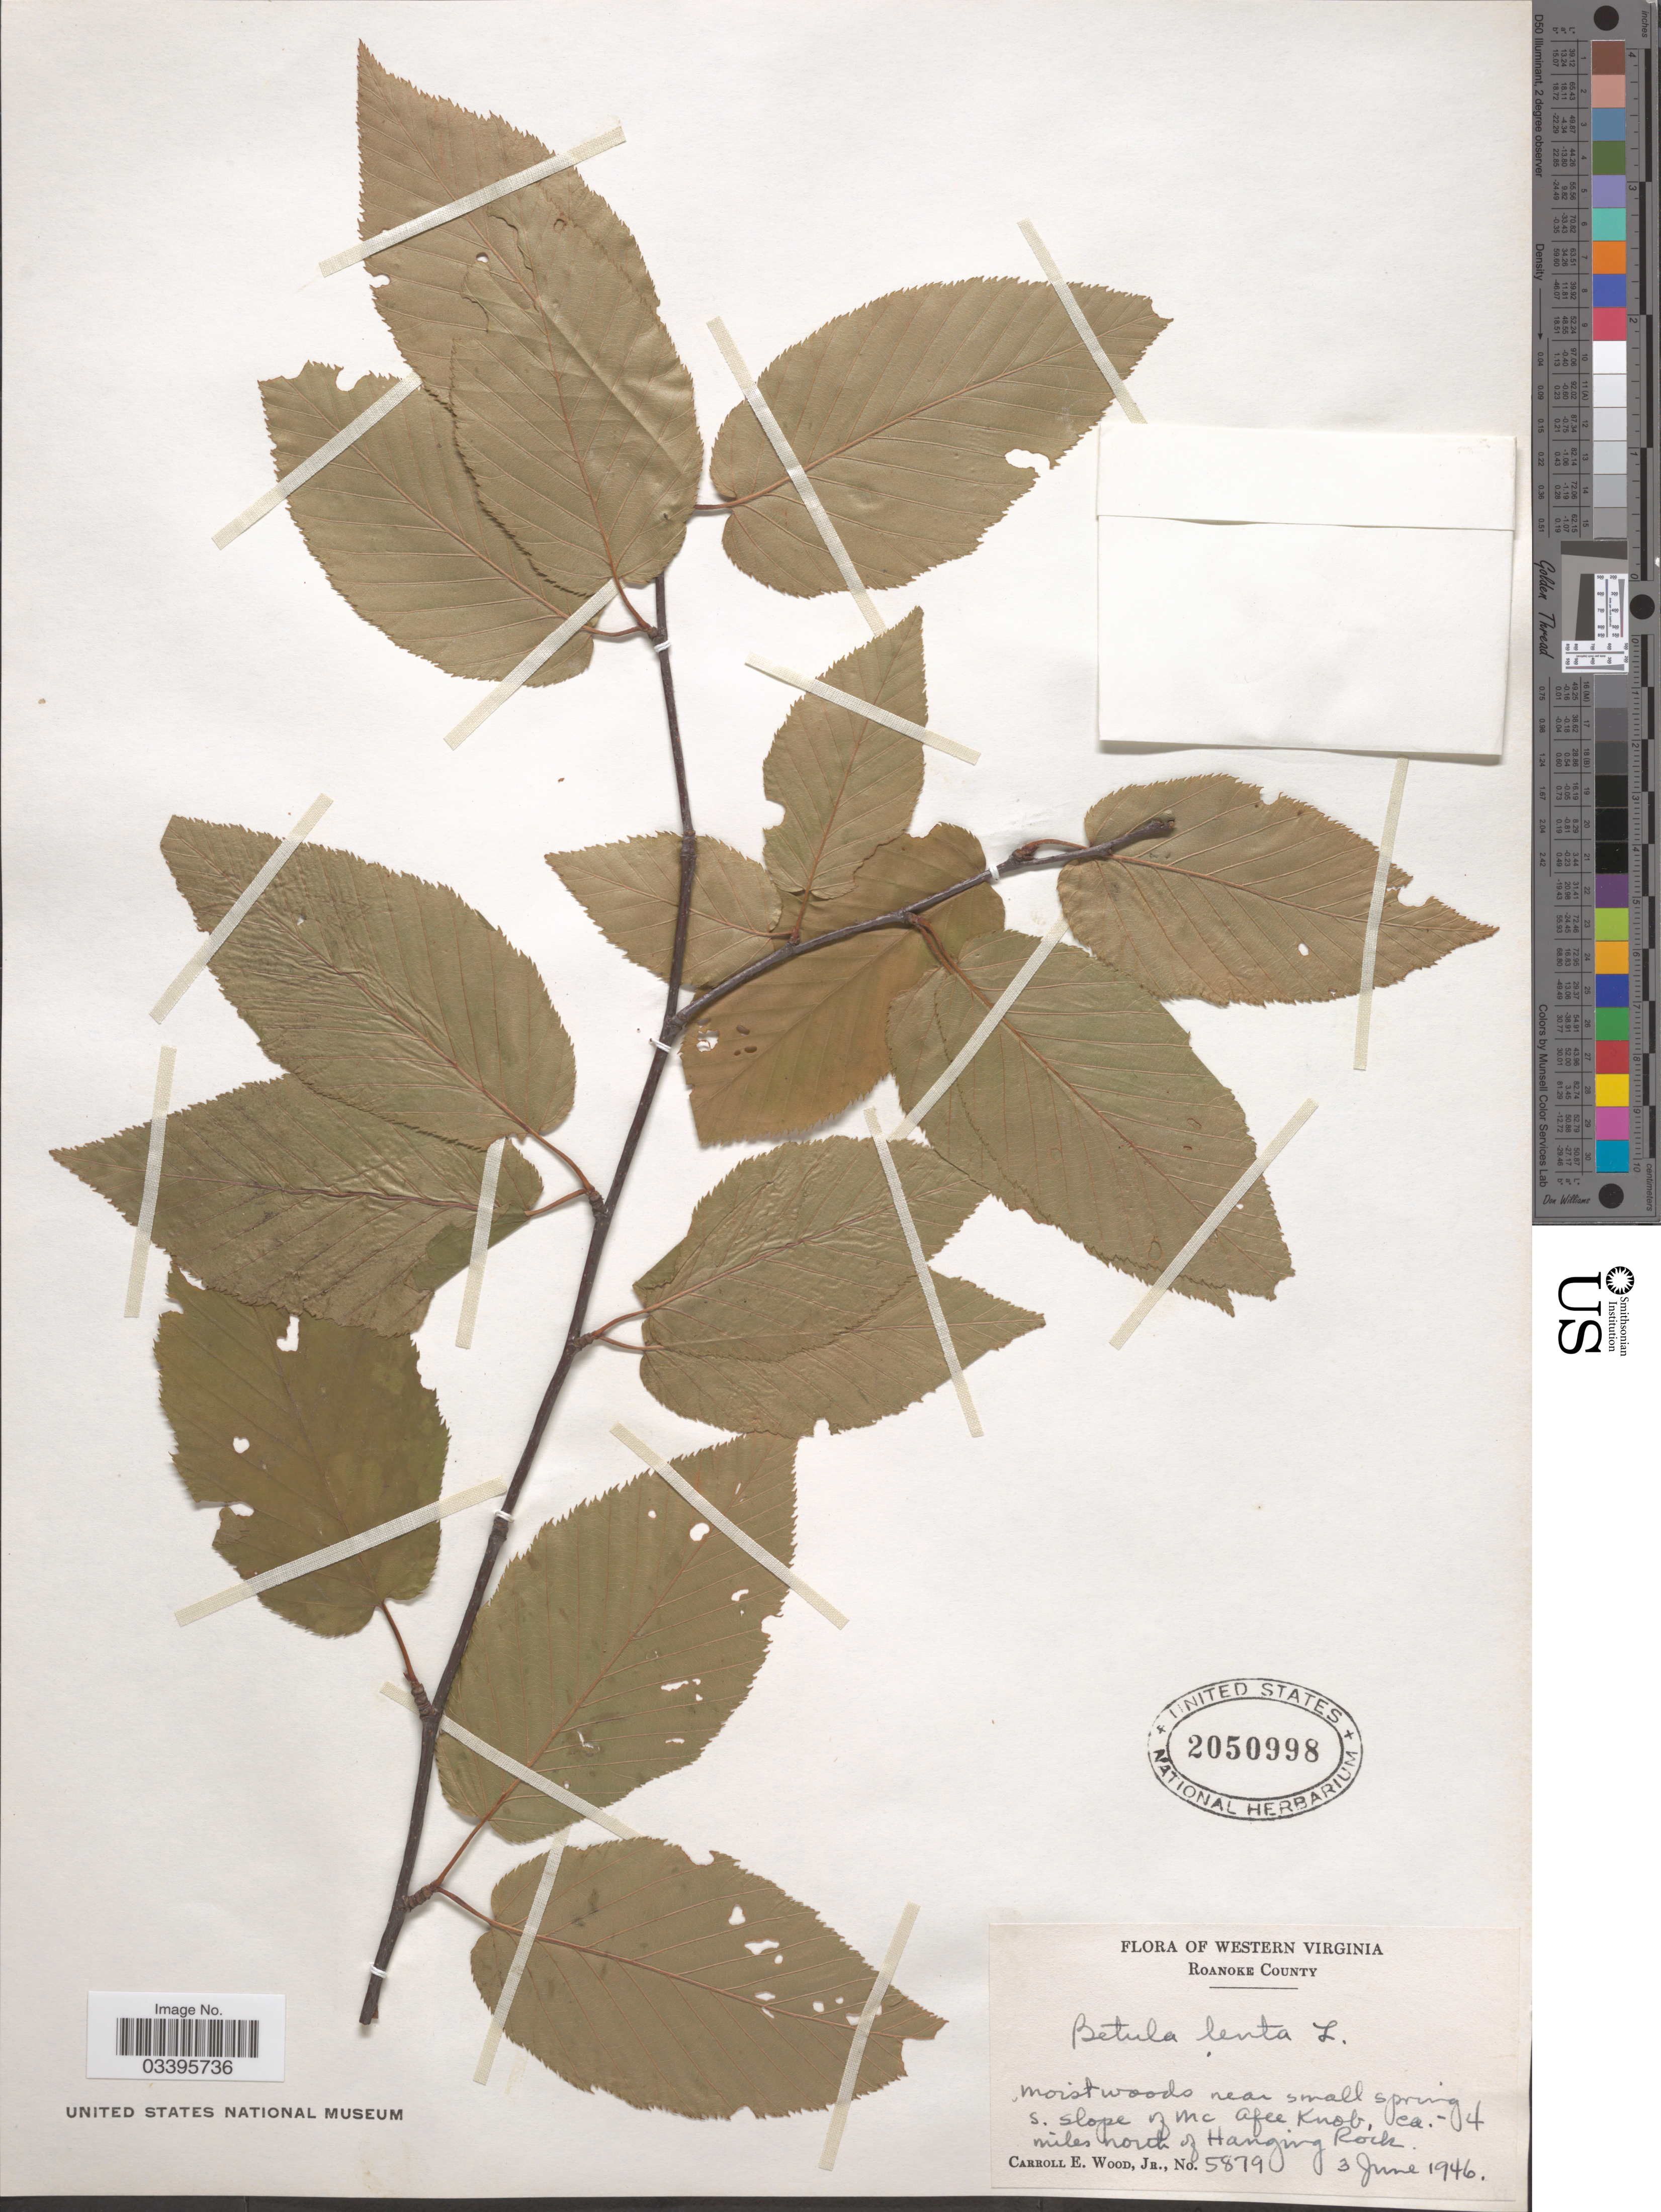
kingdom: Plantae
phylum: Tracheophyta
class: Magnoliopsida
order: Fagales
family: Betulaceae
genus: Betula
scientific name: Betula lenta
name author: L.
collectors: C. Wood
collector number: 5879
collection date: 1946-06-03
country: United States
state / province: Virginia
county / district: Roanoke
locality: Western Virginia. Roanoke County. Moist woods near small spring S. slope of Mc Afee Knob, ca. 4 miles north of Hanging Rock.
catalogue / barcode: US 2050998